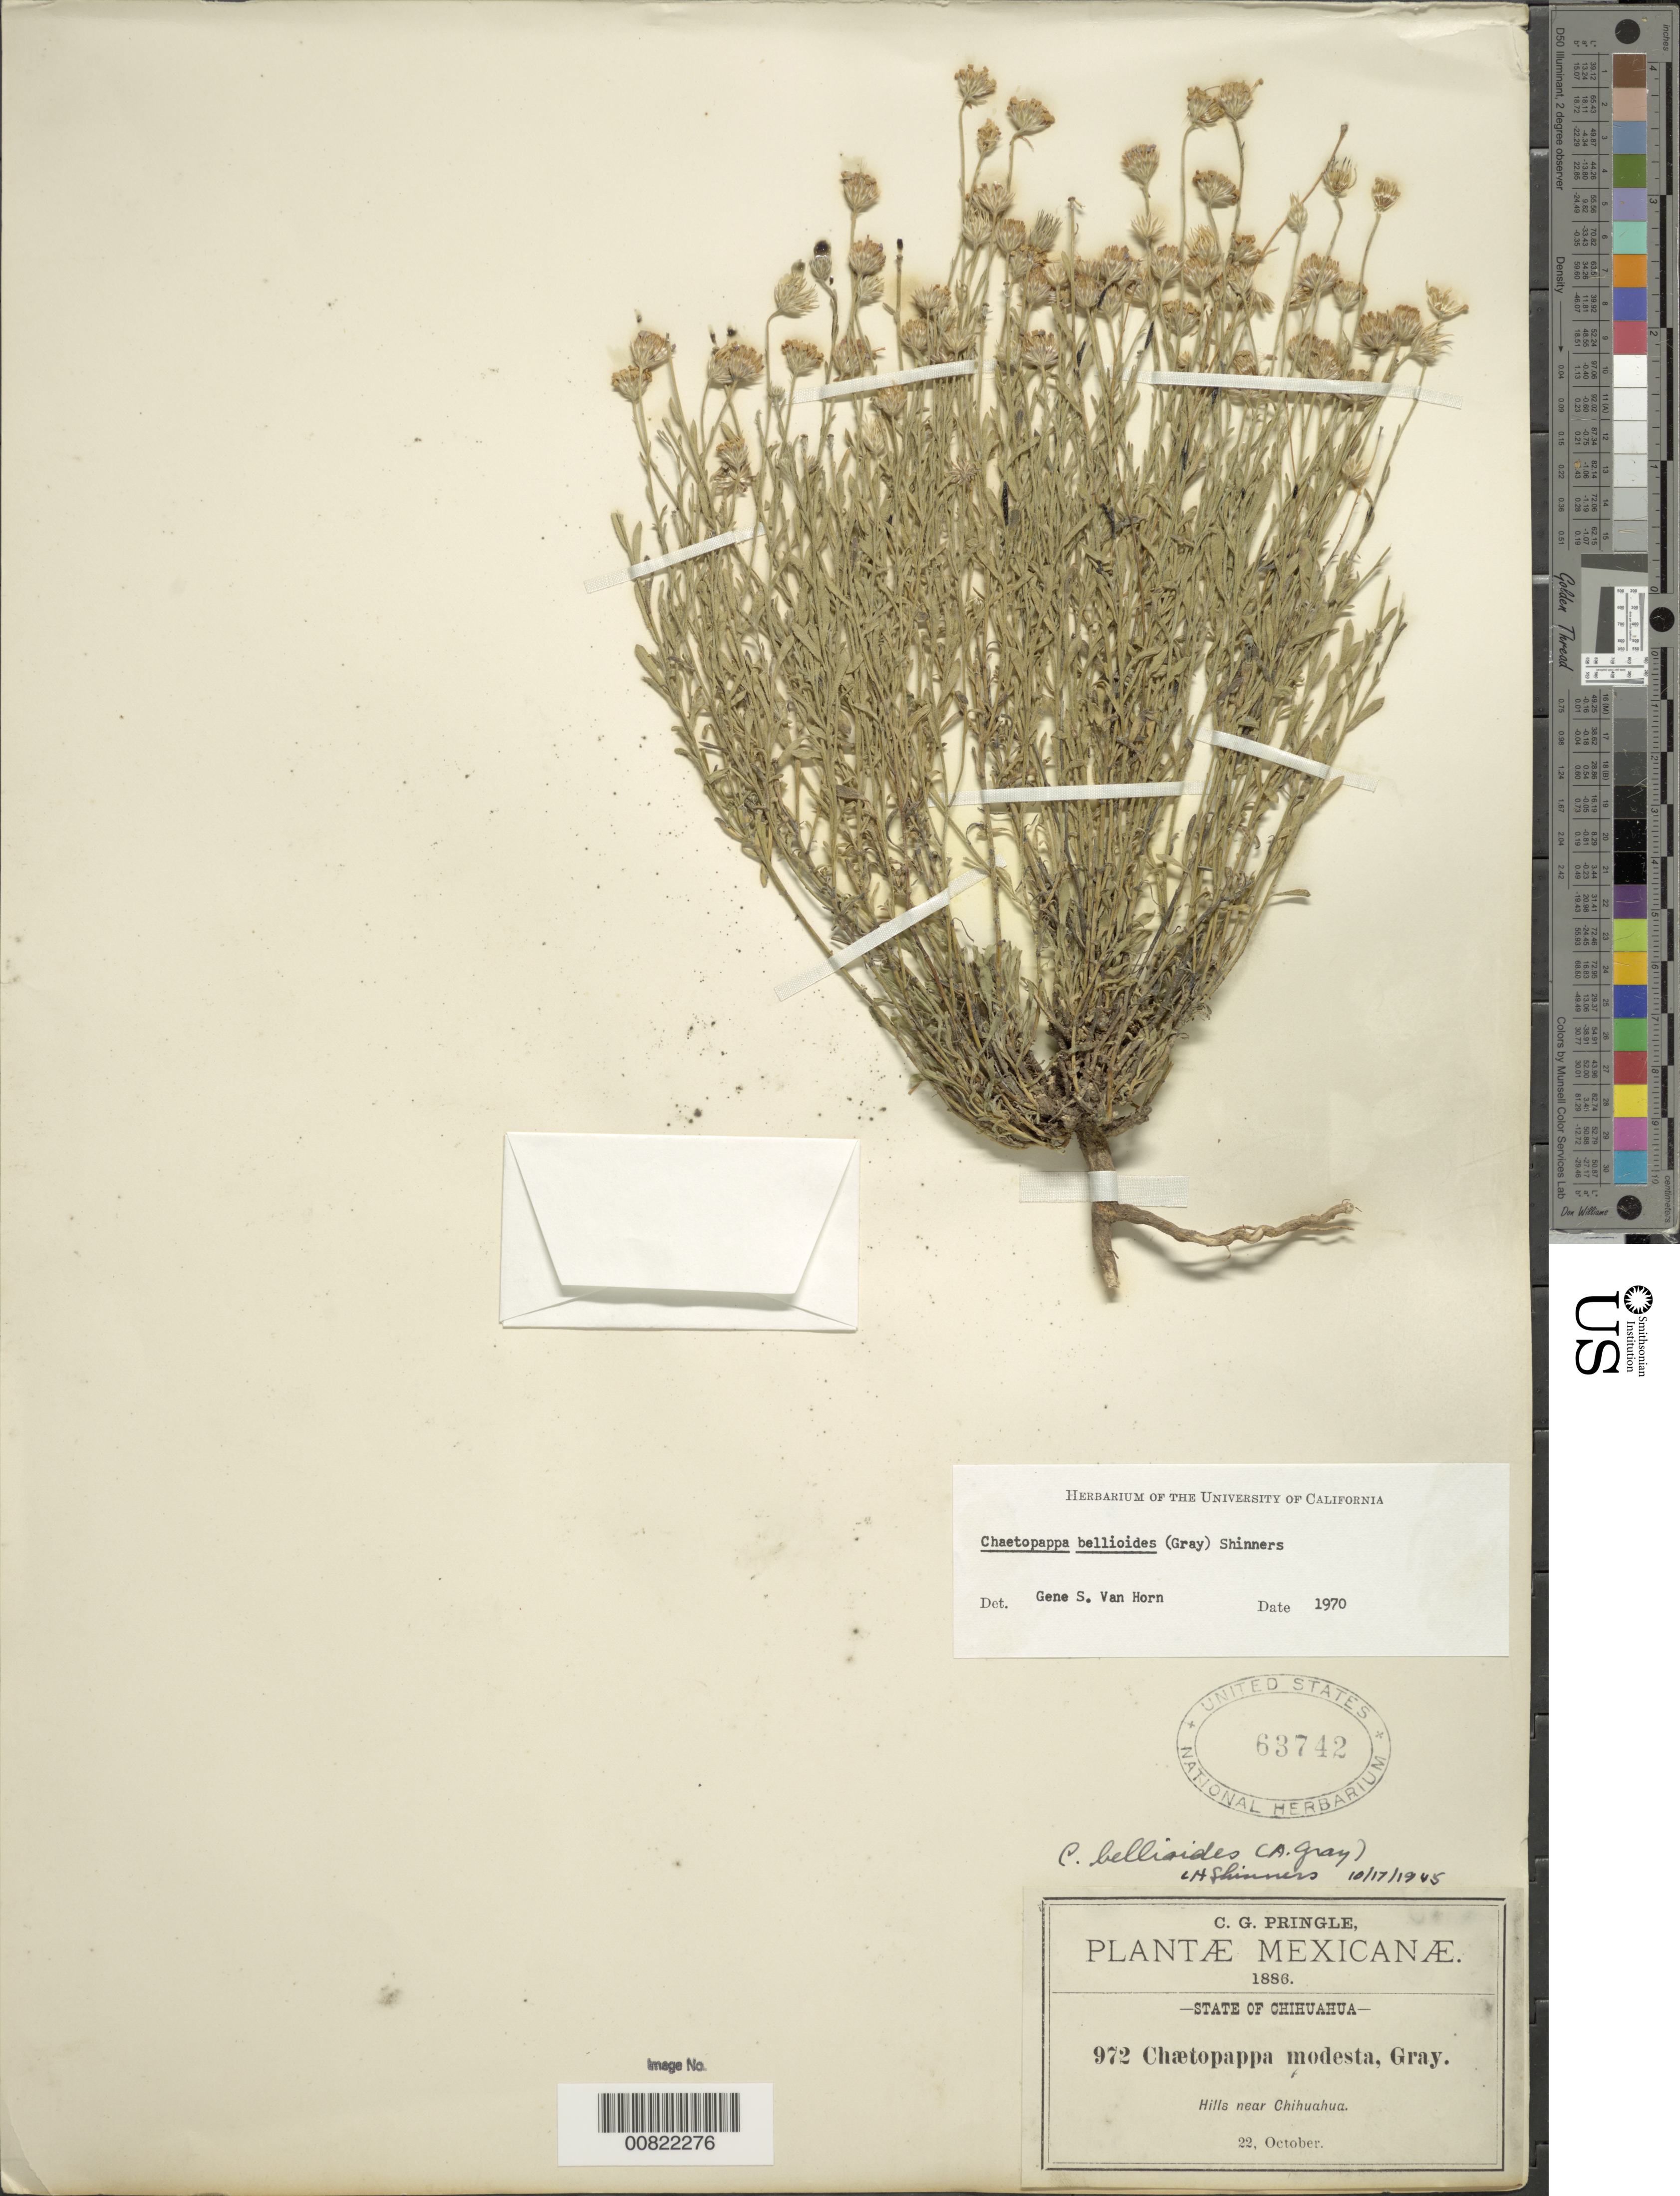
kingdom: Plantae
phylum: Tracheophyta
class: Magnoliopsida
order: Asterales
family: Asteraceae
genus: Chaetopappa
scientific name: Chaetopappa bellioides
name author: (A. Gray) Shinners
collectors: C. G. Pringle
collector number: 972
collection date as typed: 22 Oct 1886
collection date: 1886-10-22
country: Mexico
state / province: Chihuahua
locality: Hills near Chihuahua.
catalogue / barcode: US 63742